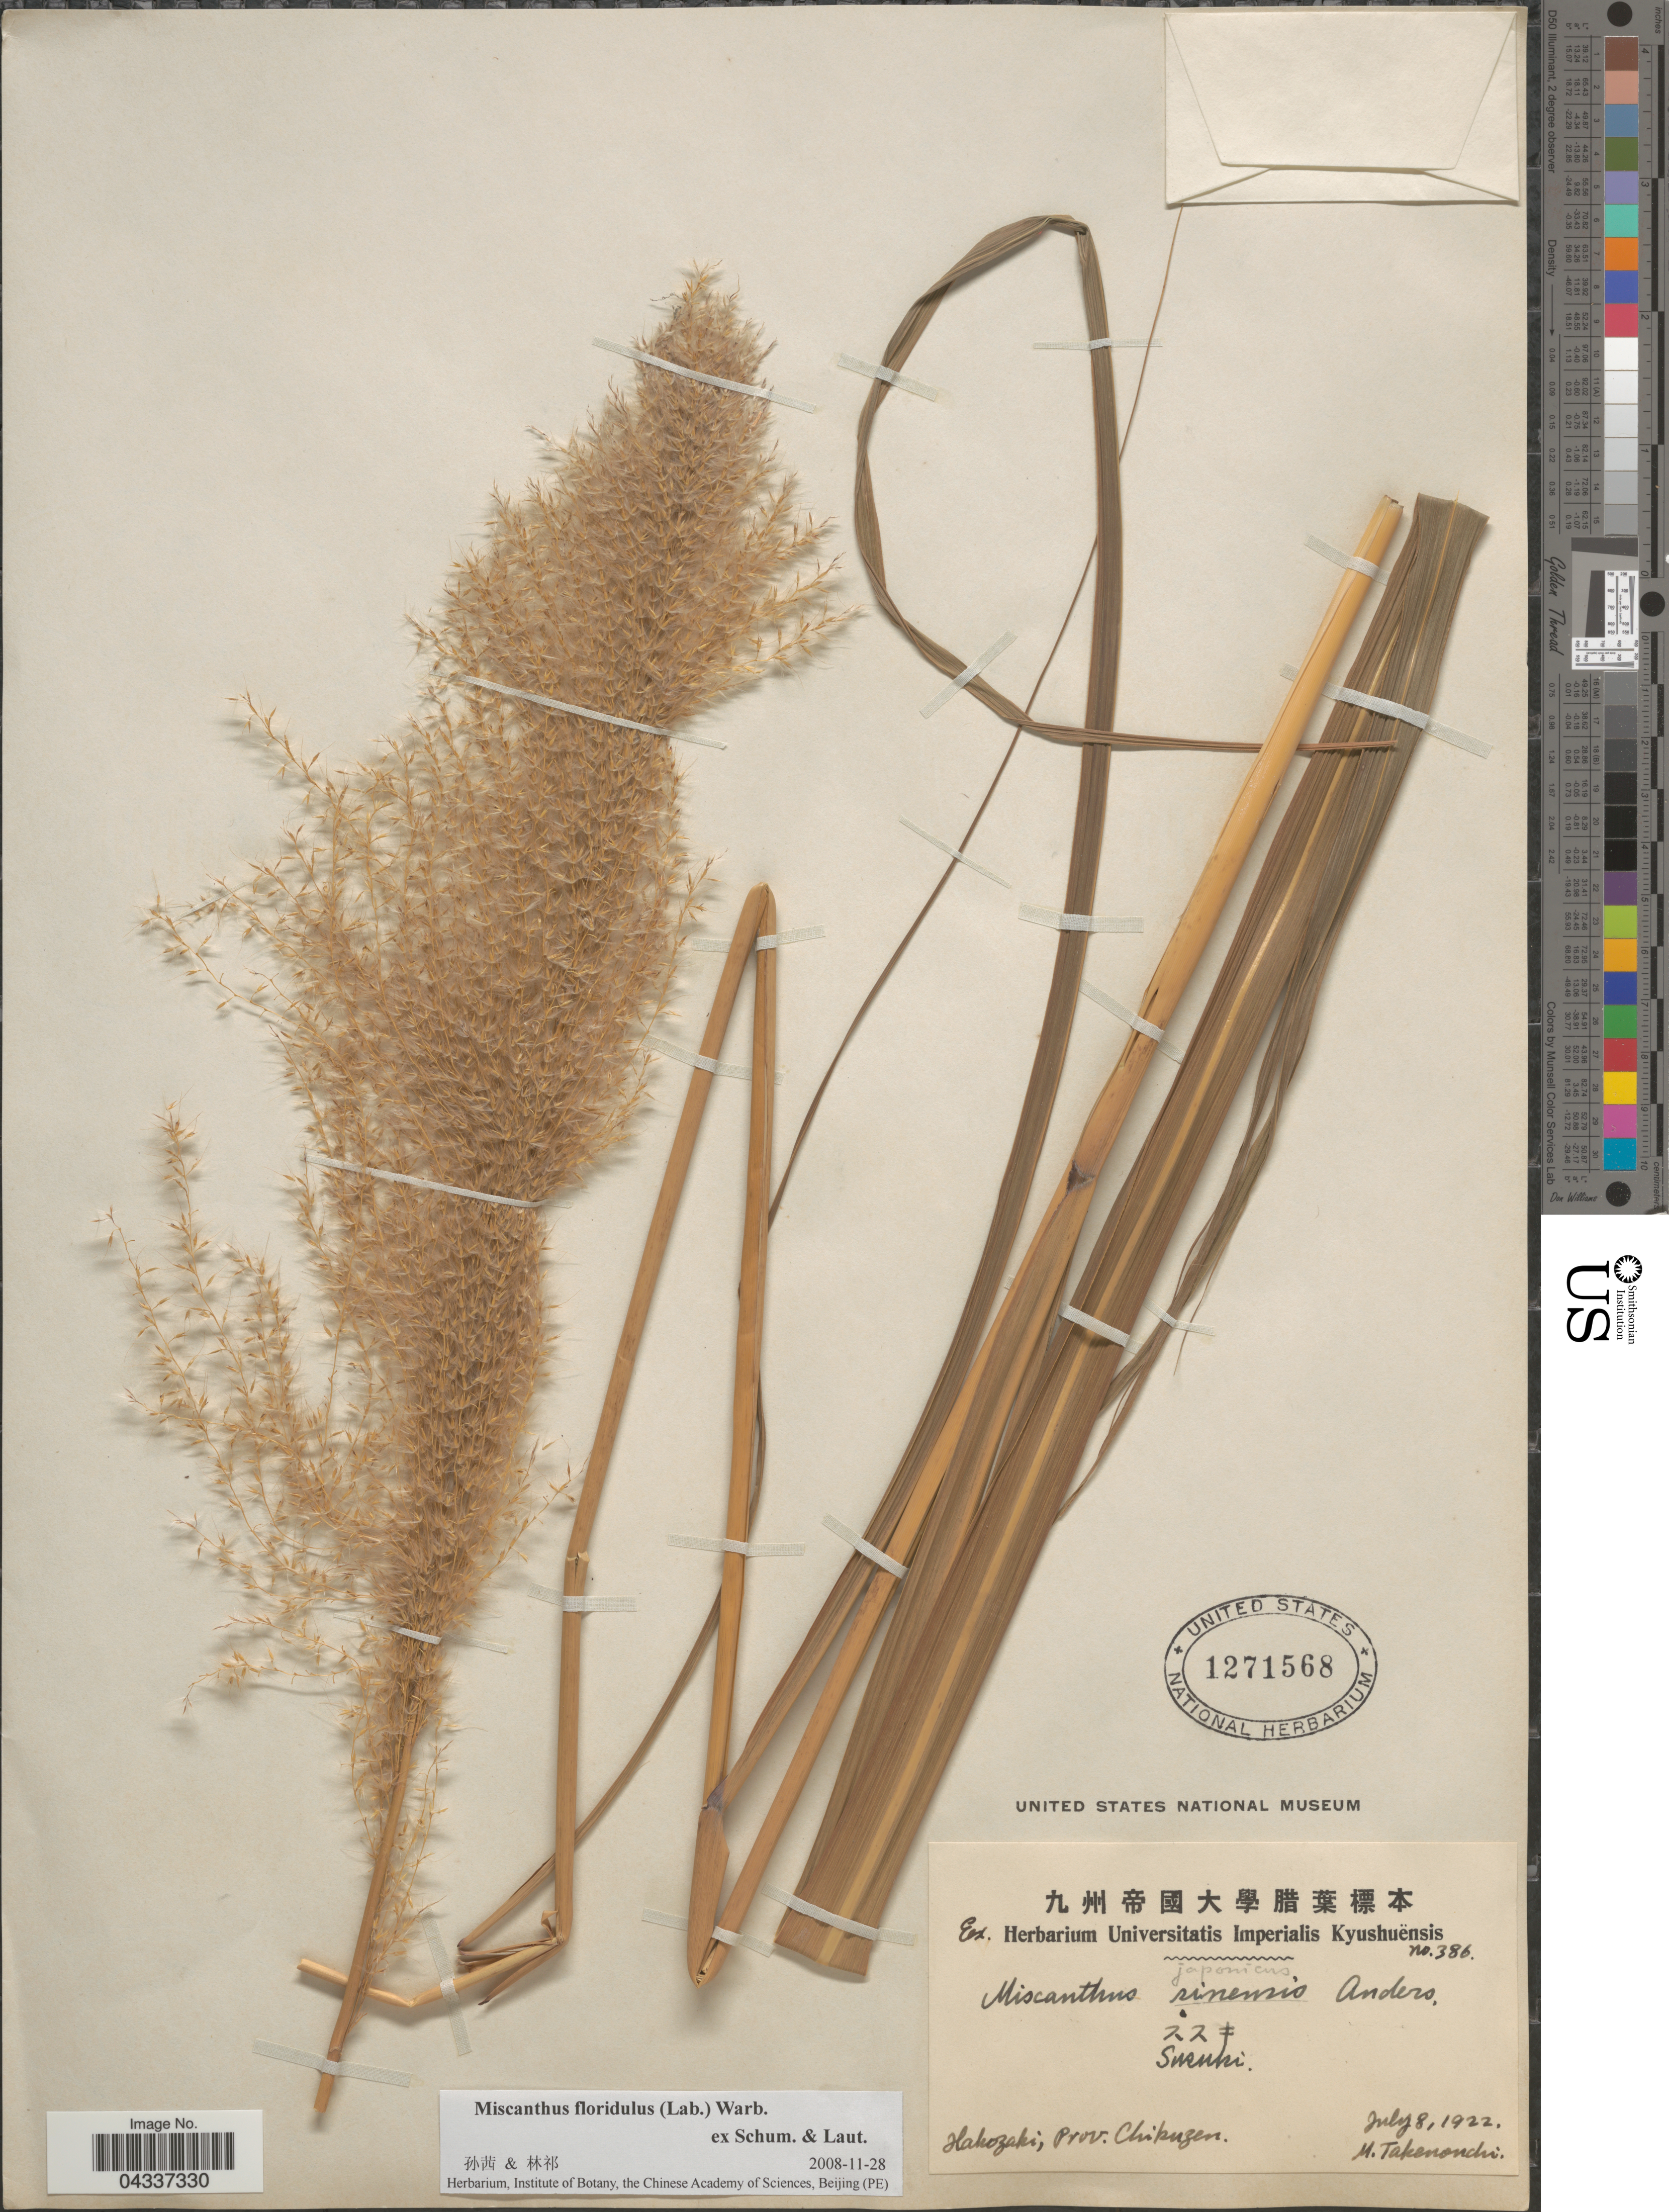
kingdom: Plantae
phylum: Tracheophyta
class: Liliopsida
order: Poales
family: Poaceae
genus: Miscanthus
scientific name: Miscanthus floridulus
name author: (Labill.) Warb.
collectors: M. Takenouchi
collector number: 386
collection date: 1922-07-08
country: Japan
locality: X Susuki. Hakozaki; Prov. Chikuzen.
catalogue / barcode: US 1271568